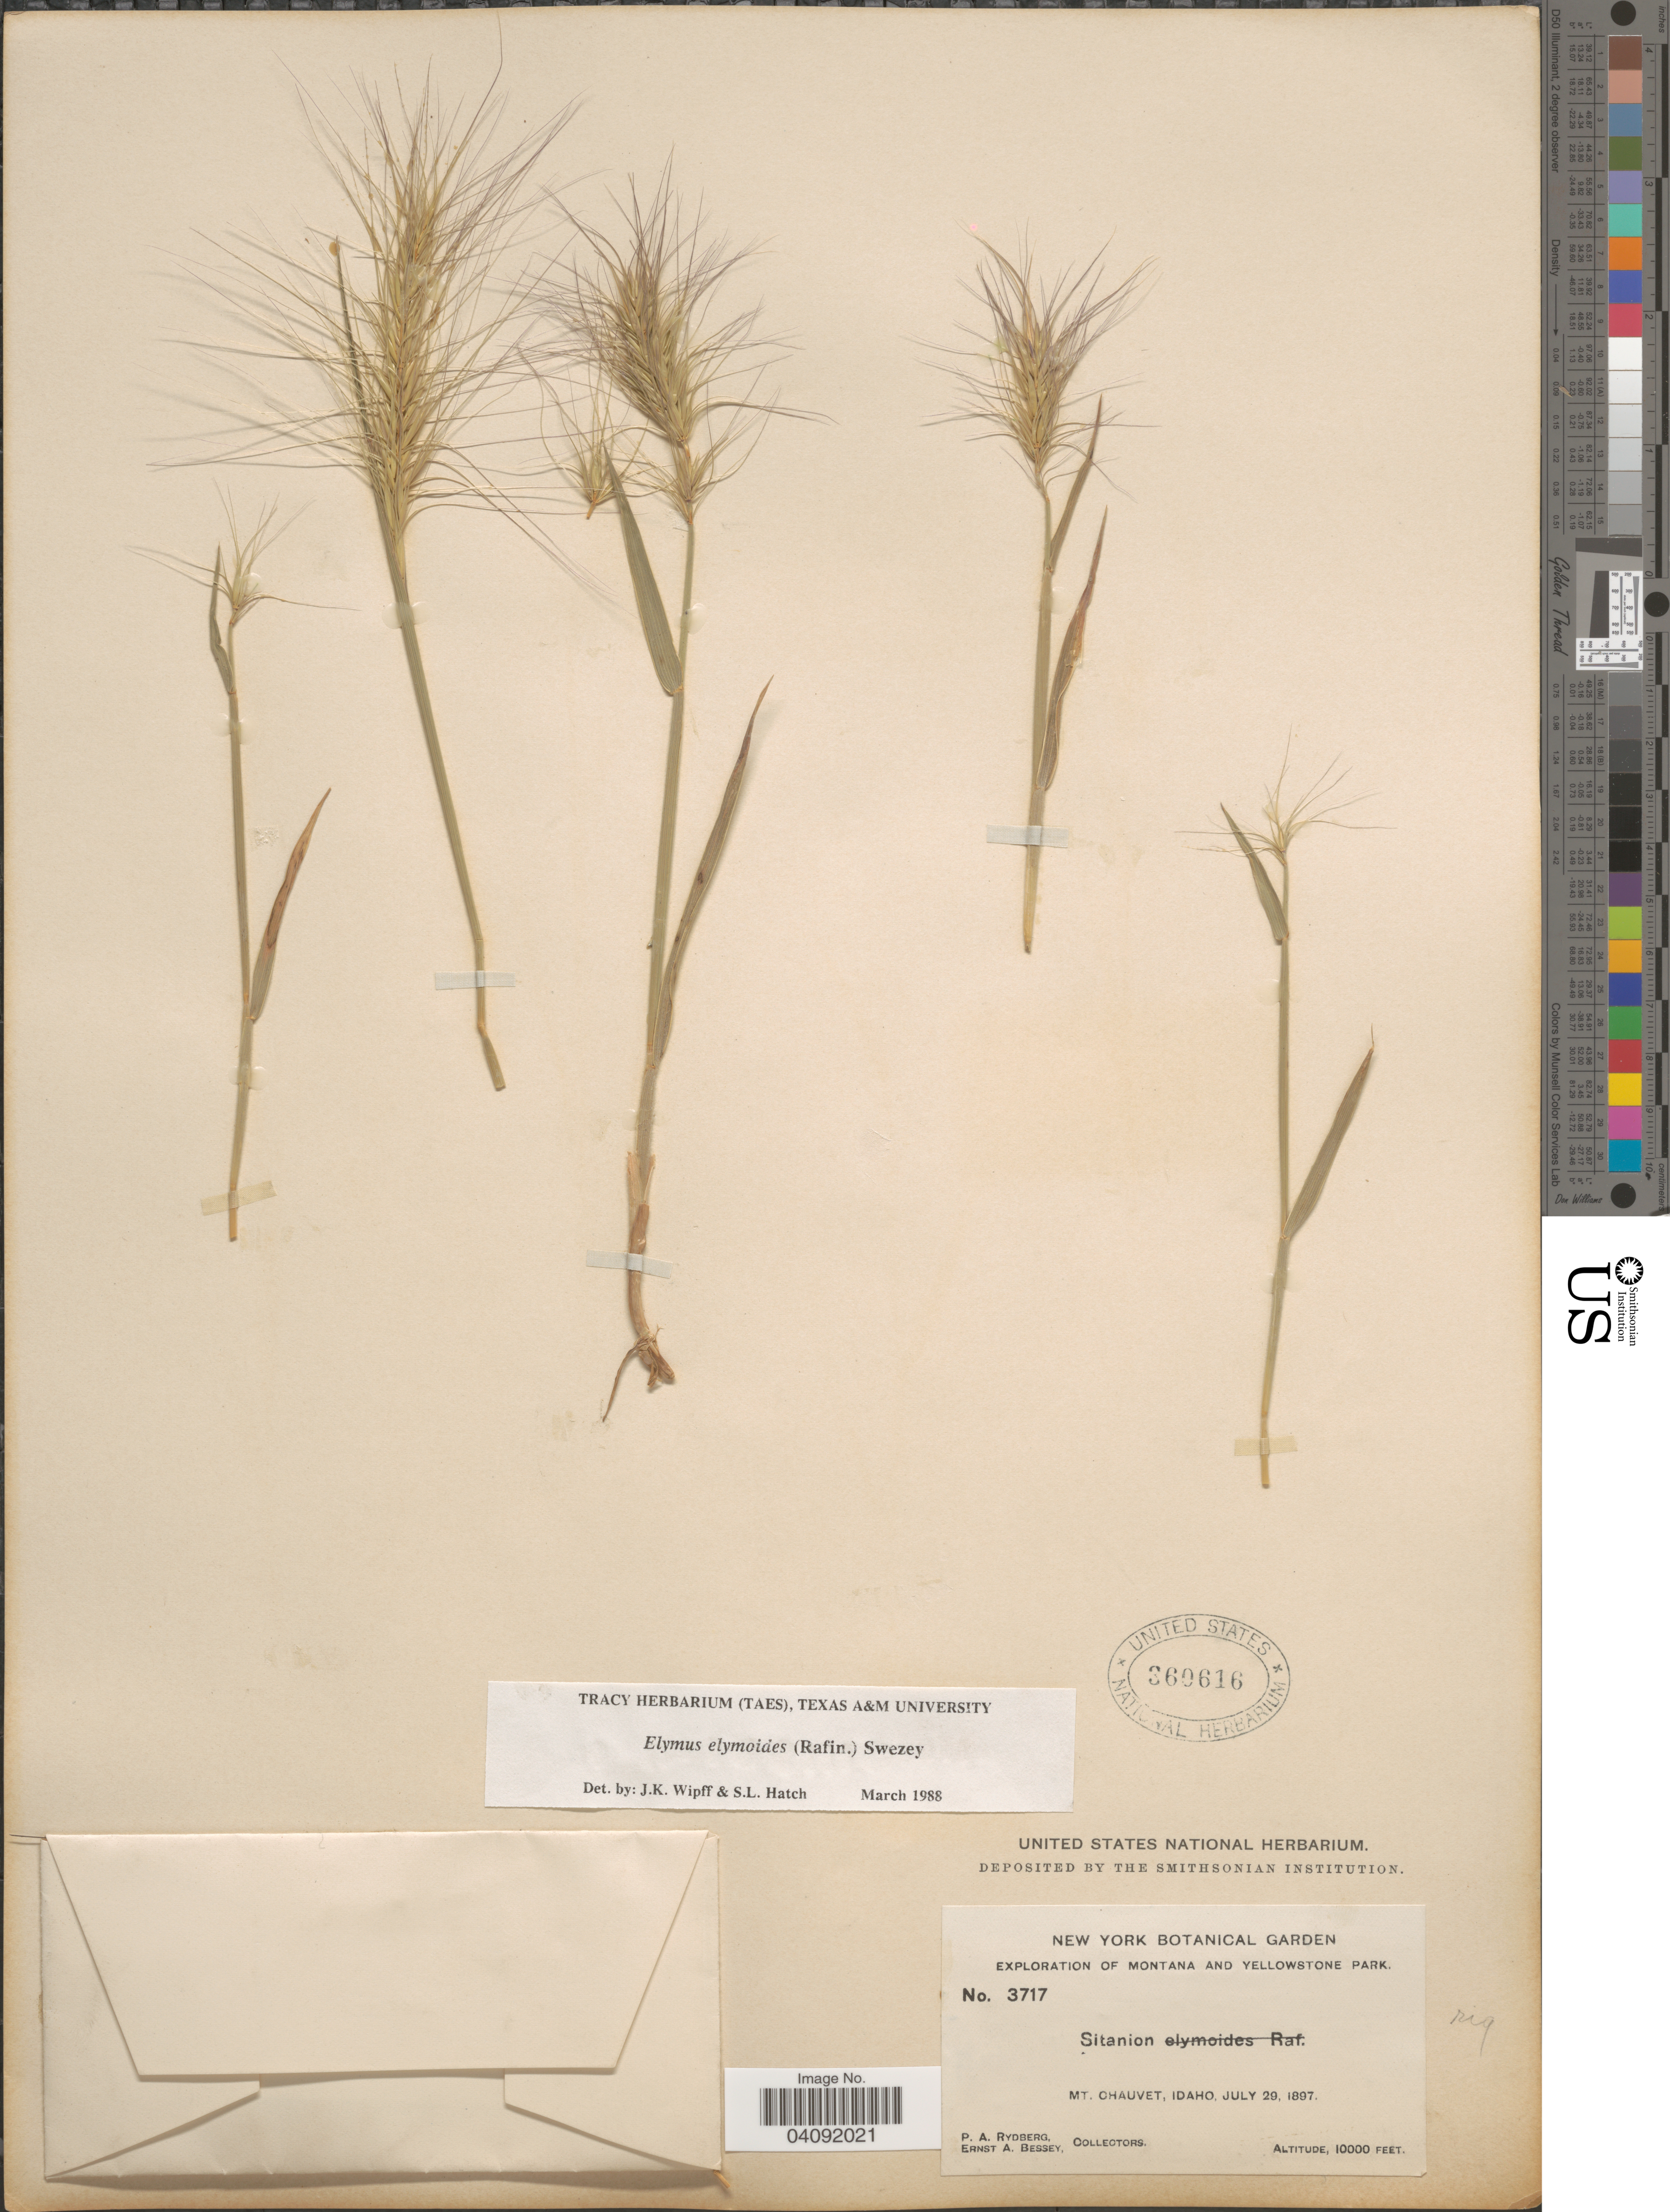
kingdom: Plantae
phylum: Tracheophyta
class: Liliopsida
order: Poales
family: Poaceae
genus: Elymus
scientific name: Elymus elymoides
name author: (Raf.) Swezey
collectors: P. A. Rydberg & E. A. Bessey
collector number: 3717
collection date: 1897-07-29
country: United States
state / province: Idaho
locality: Exploration of Montana and Yellowstone Park. Mt. Chauvet.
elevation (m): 3048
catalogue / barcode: US 360616